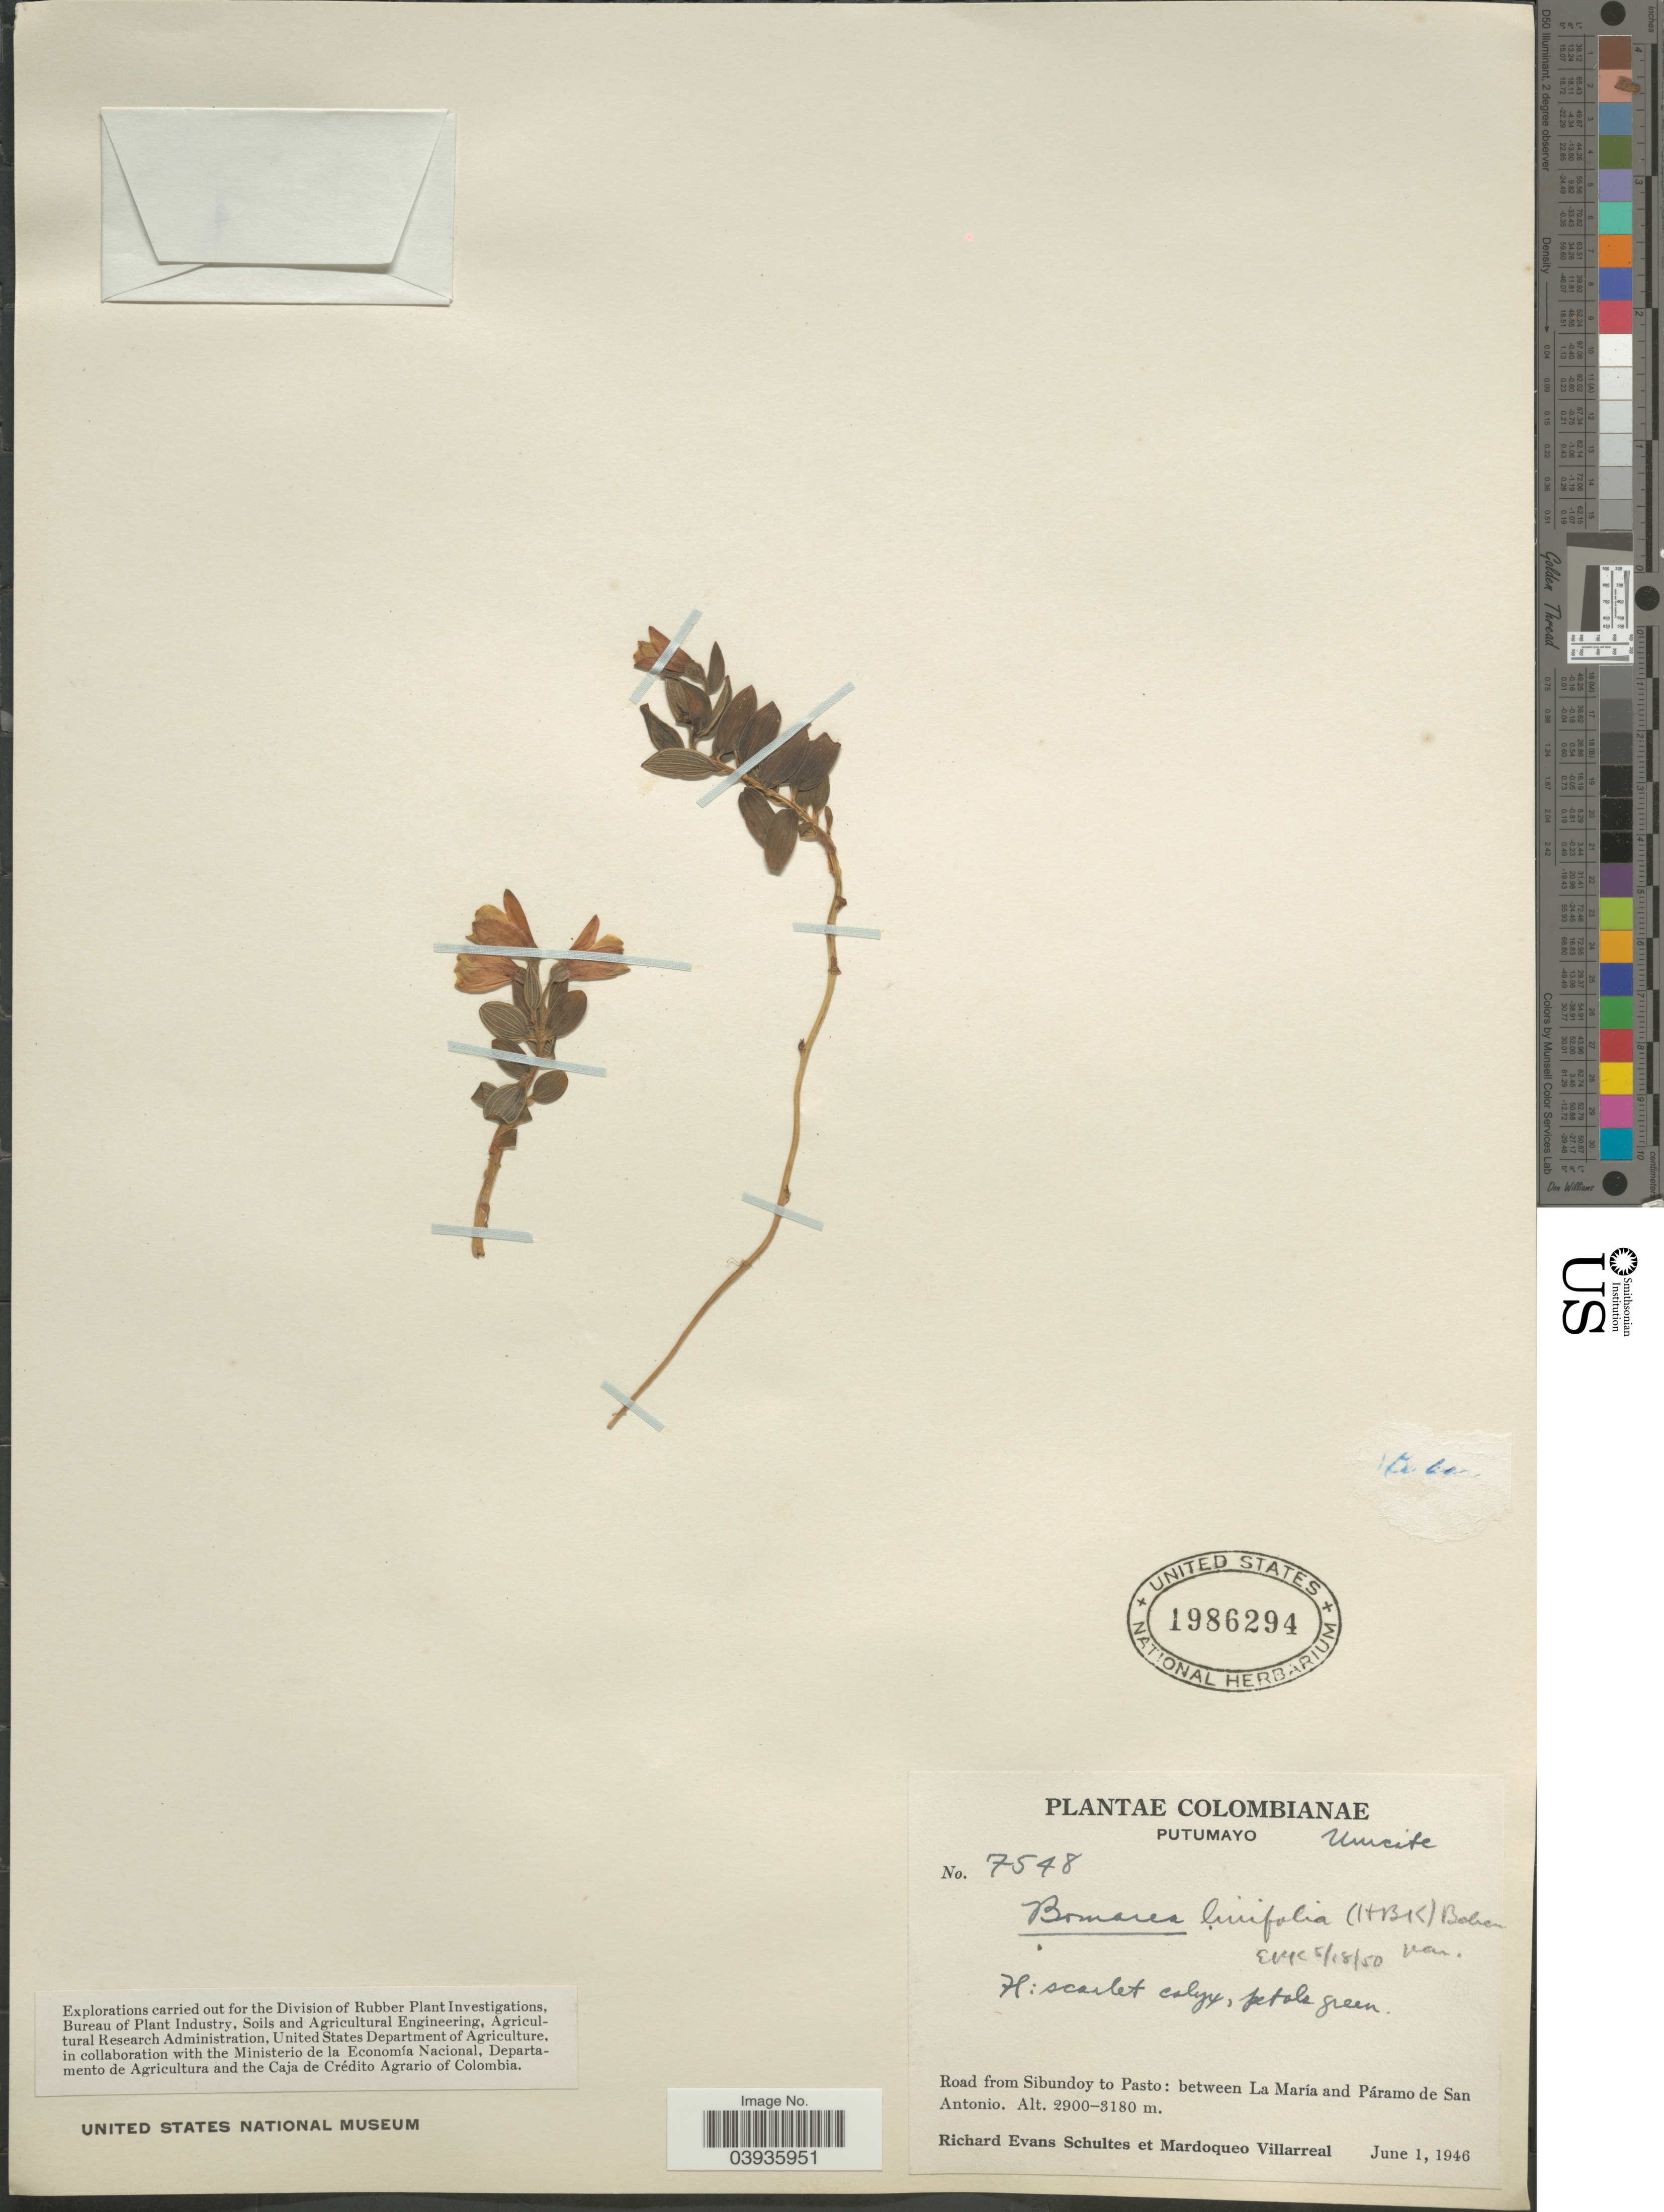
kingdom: Plantae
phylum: Tracheophyta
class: Liliopsida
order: Liliales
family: Alstroemeriaceae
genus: Bomarea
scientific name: Bomarea linifolia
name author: (Kunth) Baker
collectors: R. E. Schultes & M. Villarreal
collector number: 7548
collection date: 1946-06-01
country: Colombia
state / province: Putumayo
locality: Road from Sibundoy to Pasto: between La María and Páramo de San Antonio.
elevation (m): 2900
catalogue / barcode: US 1986294